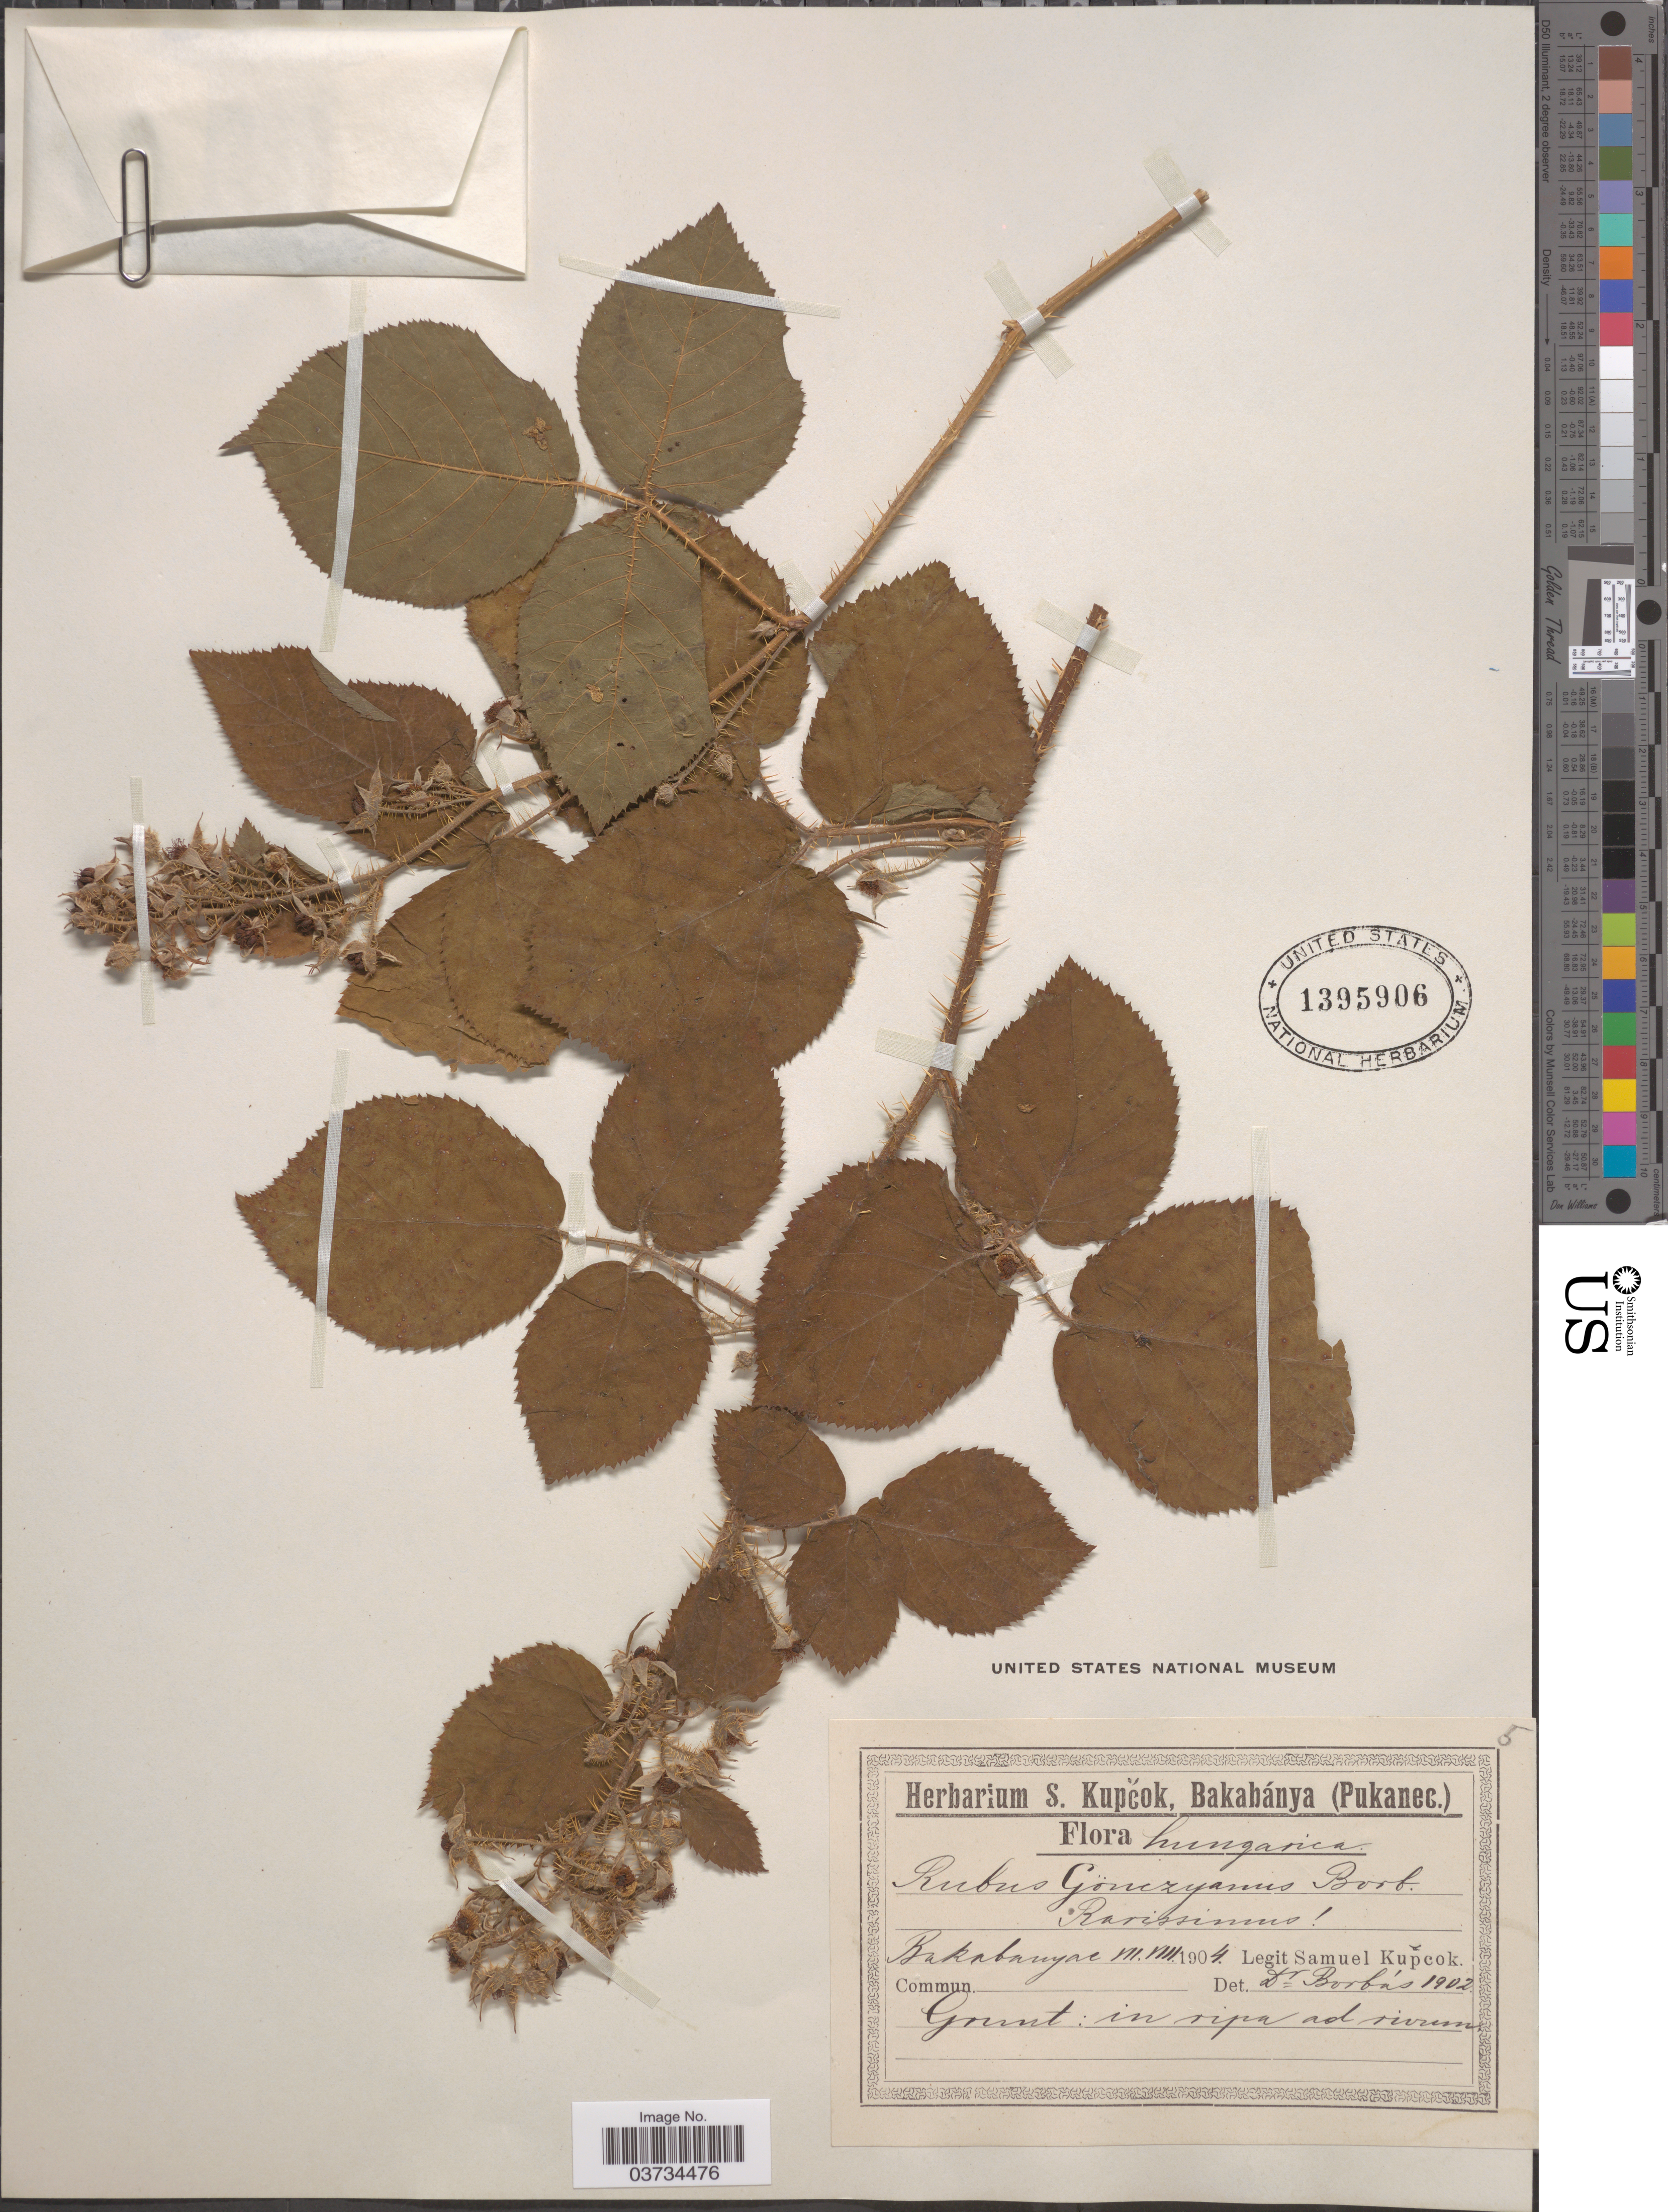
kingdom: Plantae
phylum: Tracheophyta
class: Magnoliopsida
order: Rosales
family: Rosaceae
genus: Rubus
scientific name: Rubus goncyanus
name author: Borbás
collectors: S. Kupcok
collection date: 1904-07/1904-08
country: Hungary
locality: Bakabanyae. Grunt: in ripa ad rivum.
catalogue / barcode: US 1395906